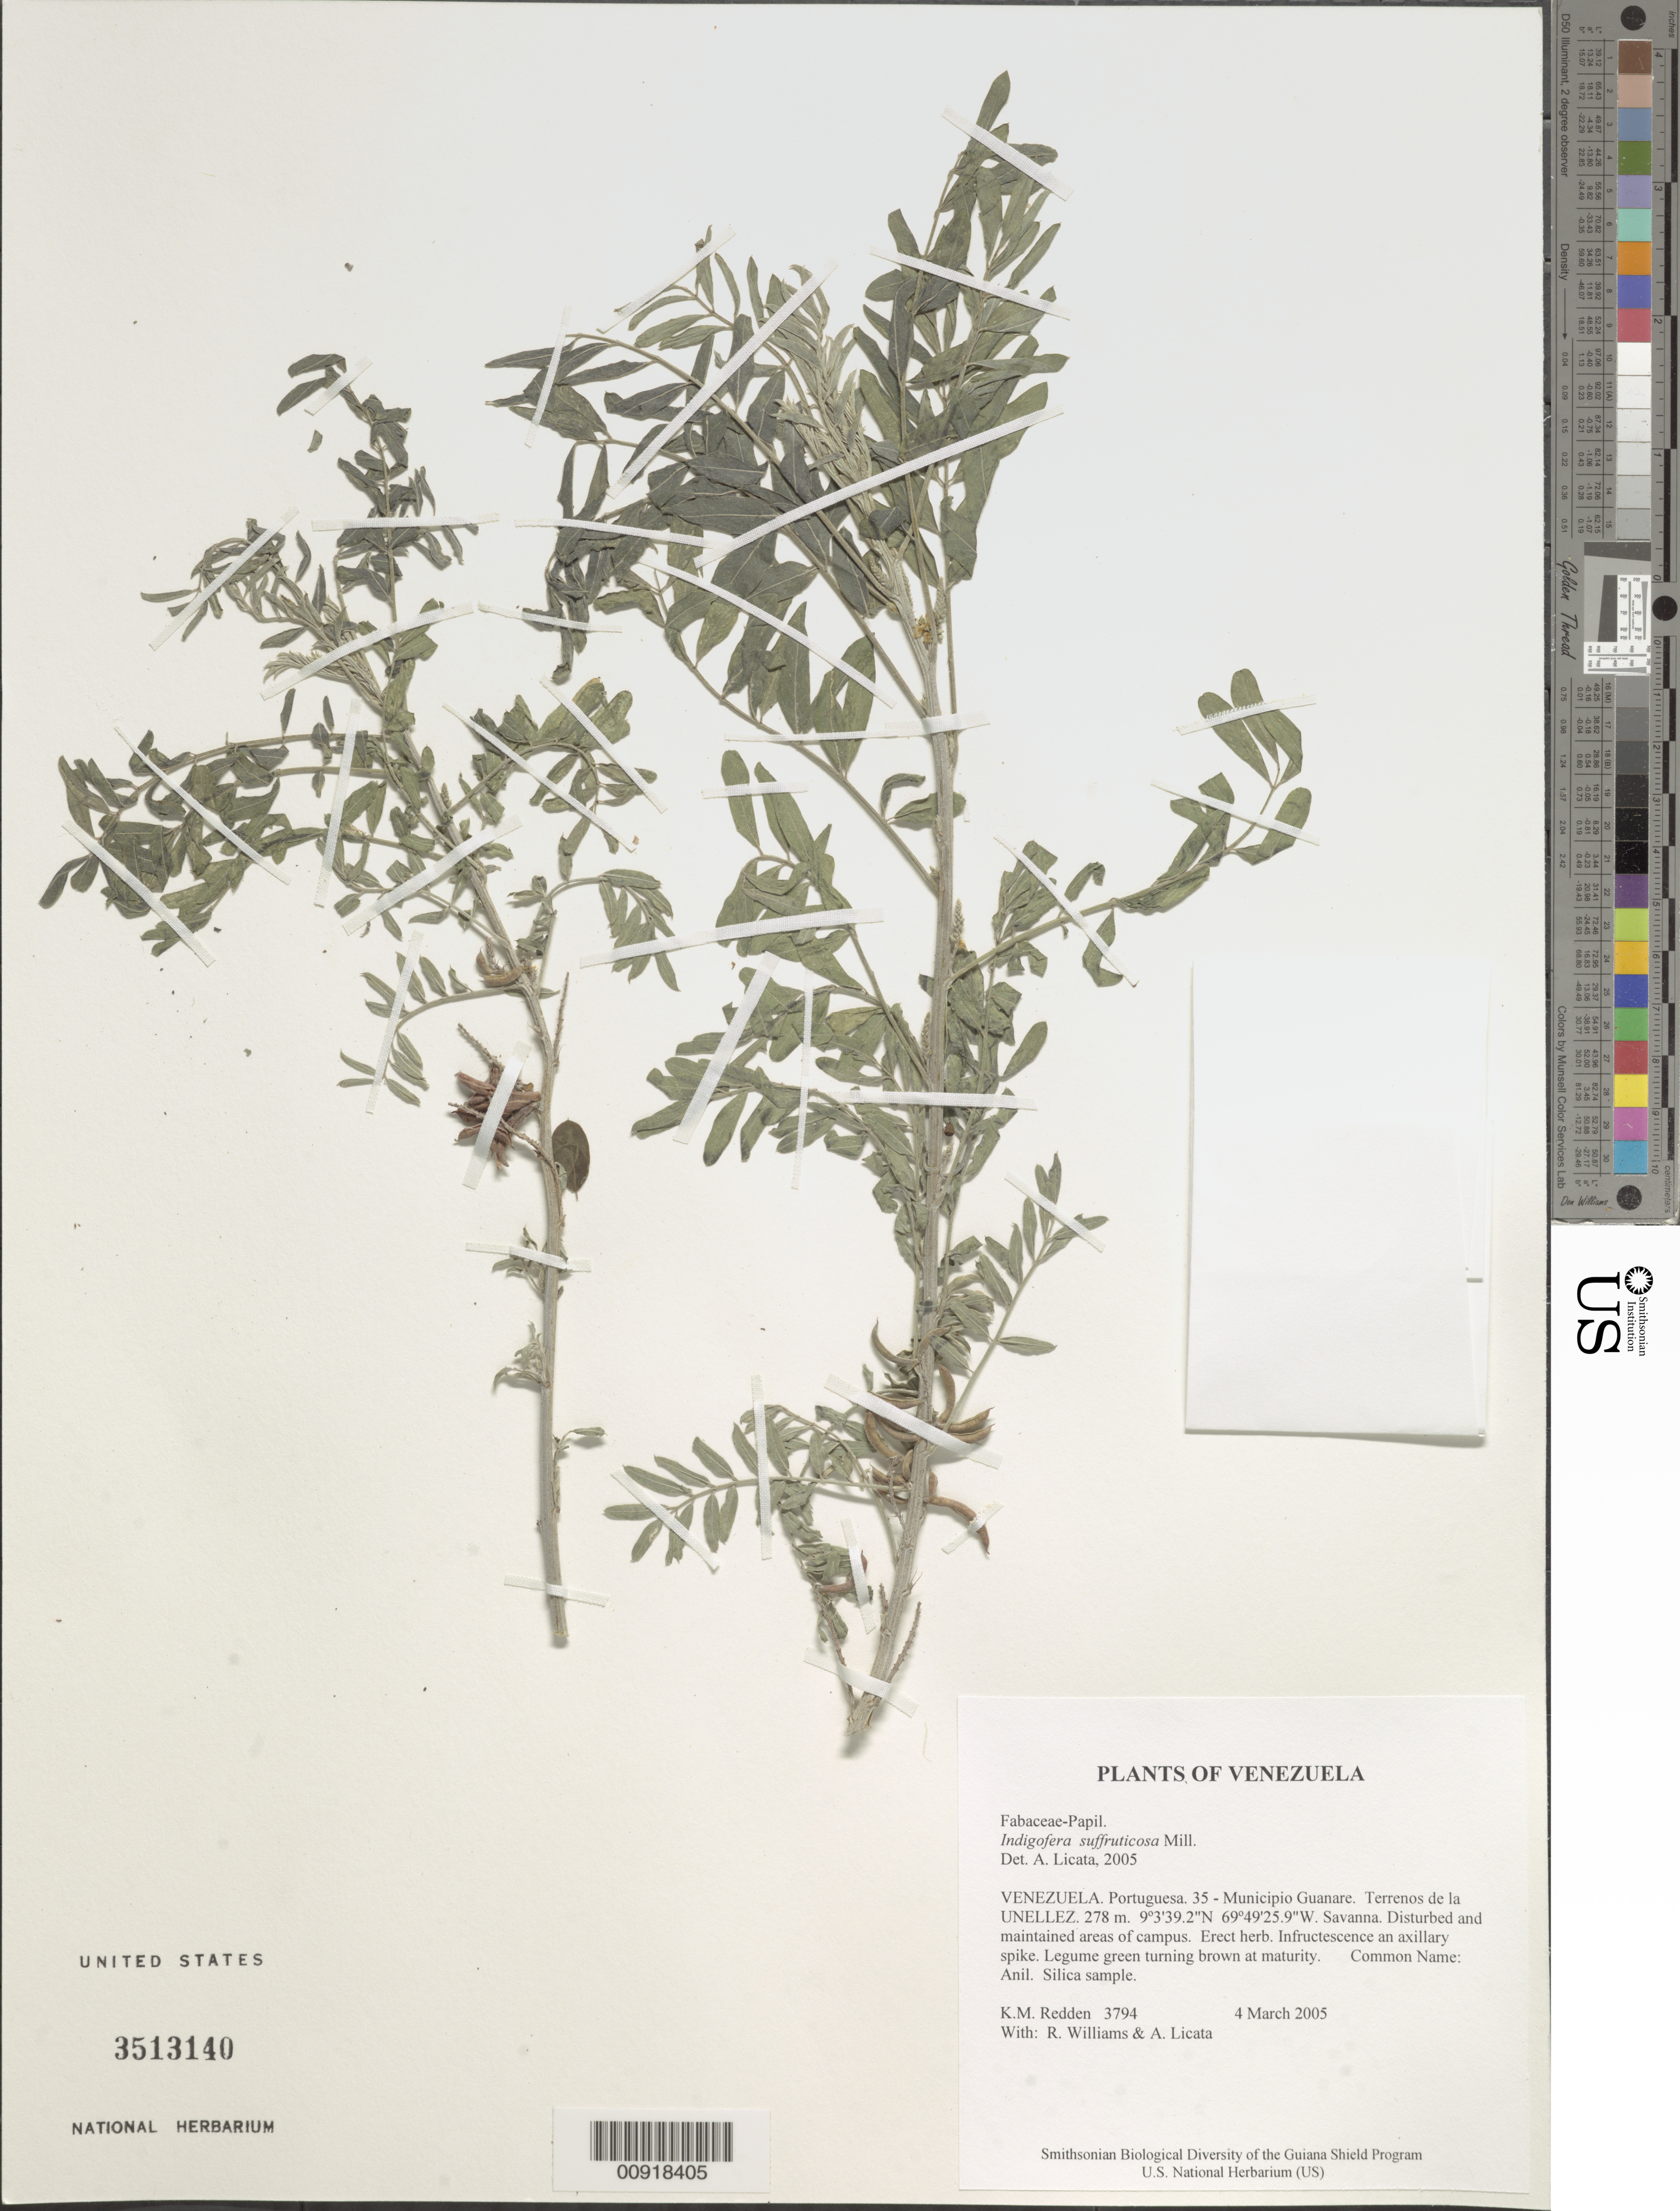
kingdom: Plantae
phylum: Tracheophyta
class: Magnoliopsida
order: Fabales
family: Fabaceae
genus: Indigofera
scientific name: Indigofera suffruticosa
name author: Mill.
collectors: K. M. Redden, R. Williams & A. Licata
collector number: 3794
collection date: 2005-03-04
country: Venezuela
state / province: Portuguesa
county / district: Guanare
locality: Terrenos de la UNELLEZ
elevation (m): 278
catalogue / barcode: US 3513140